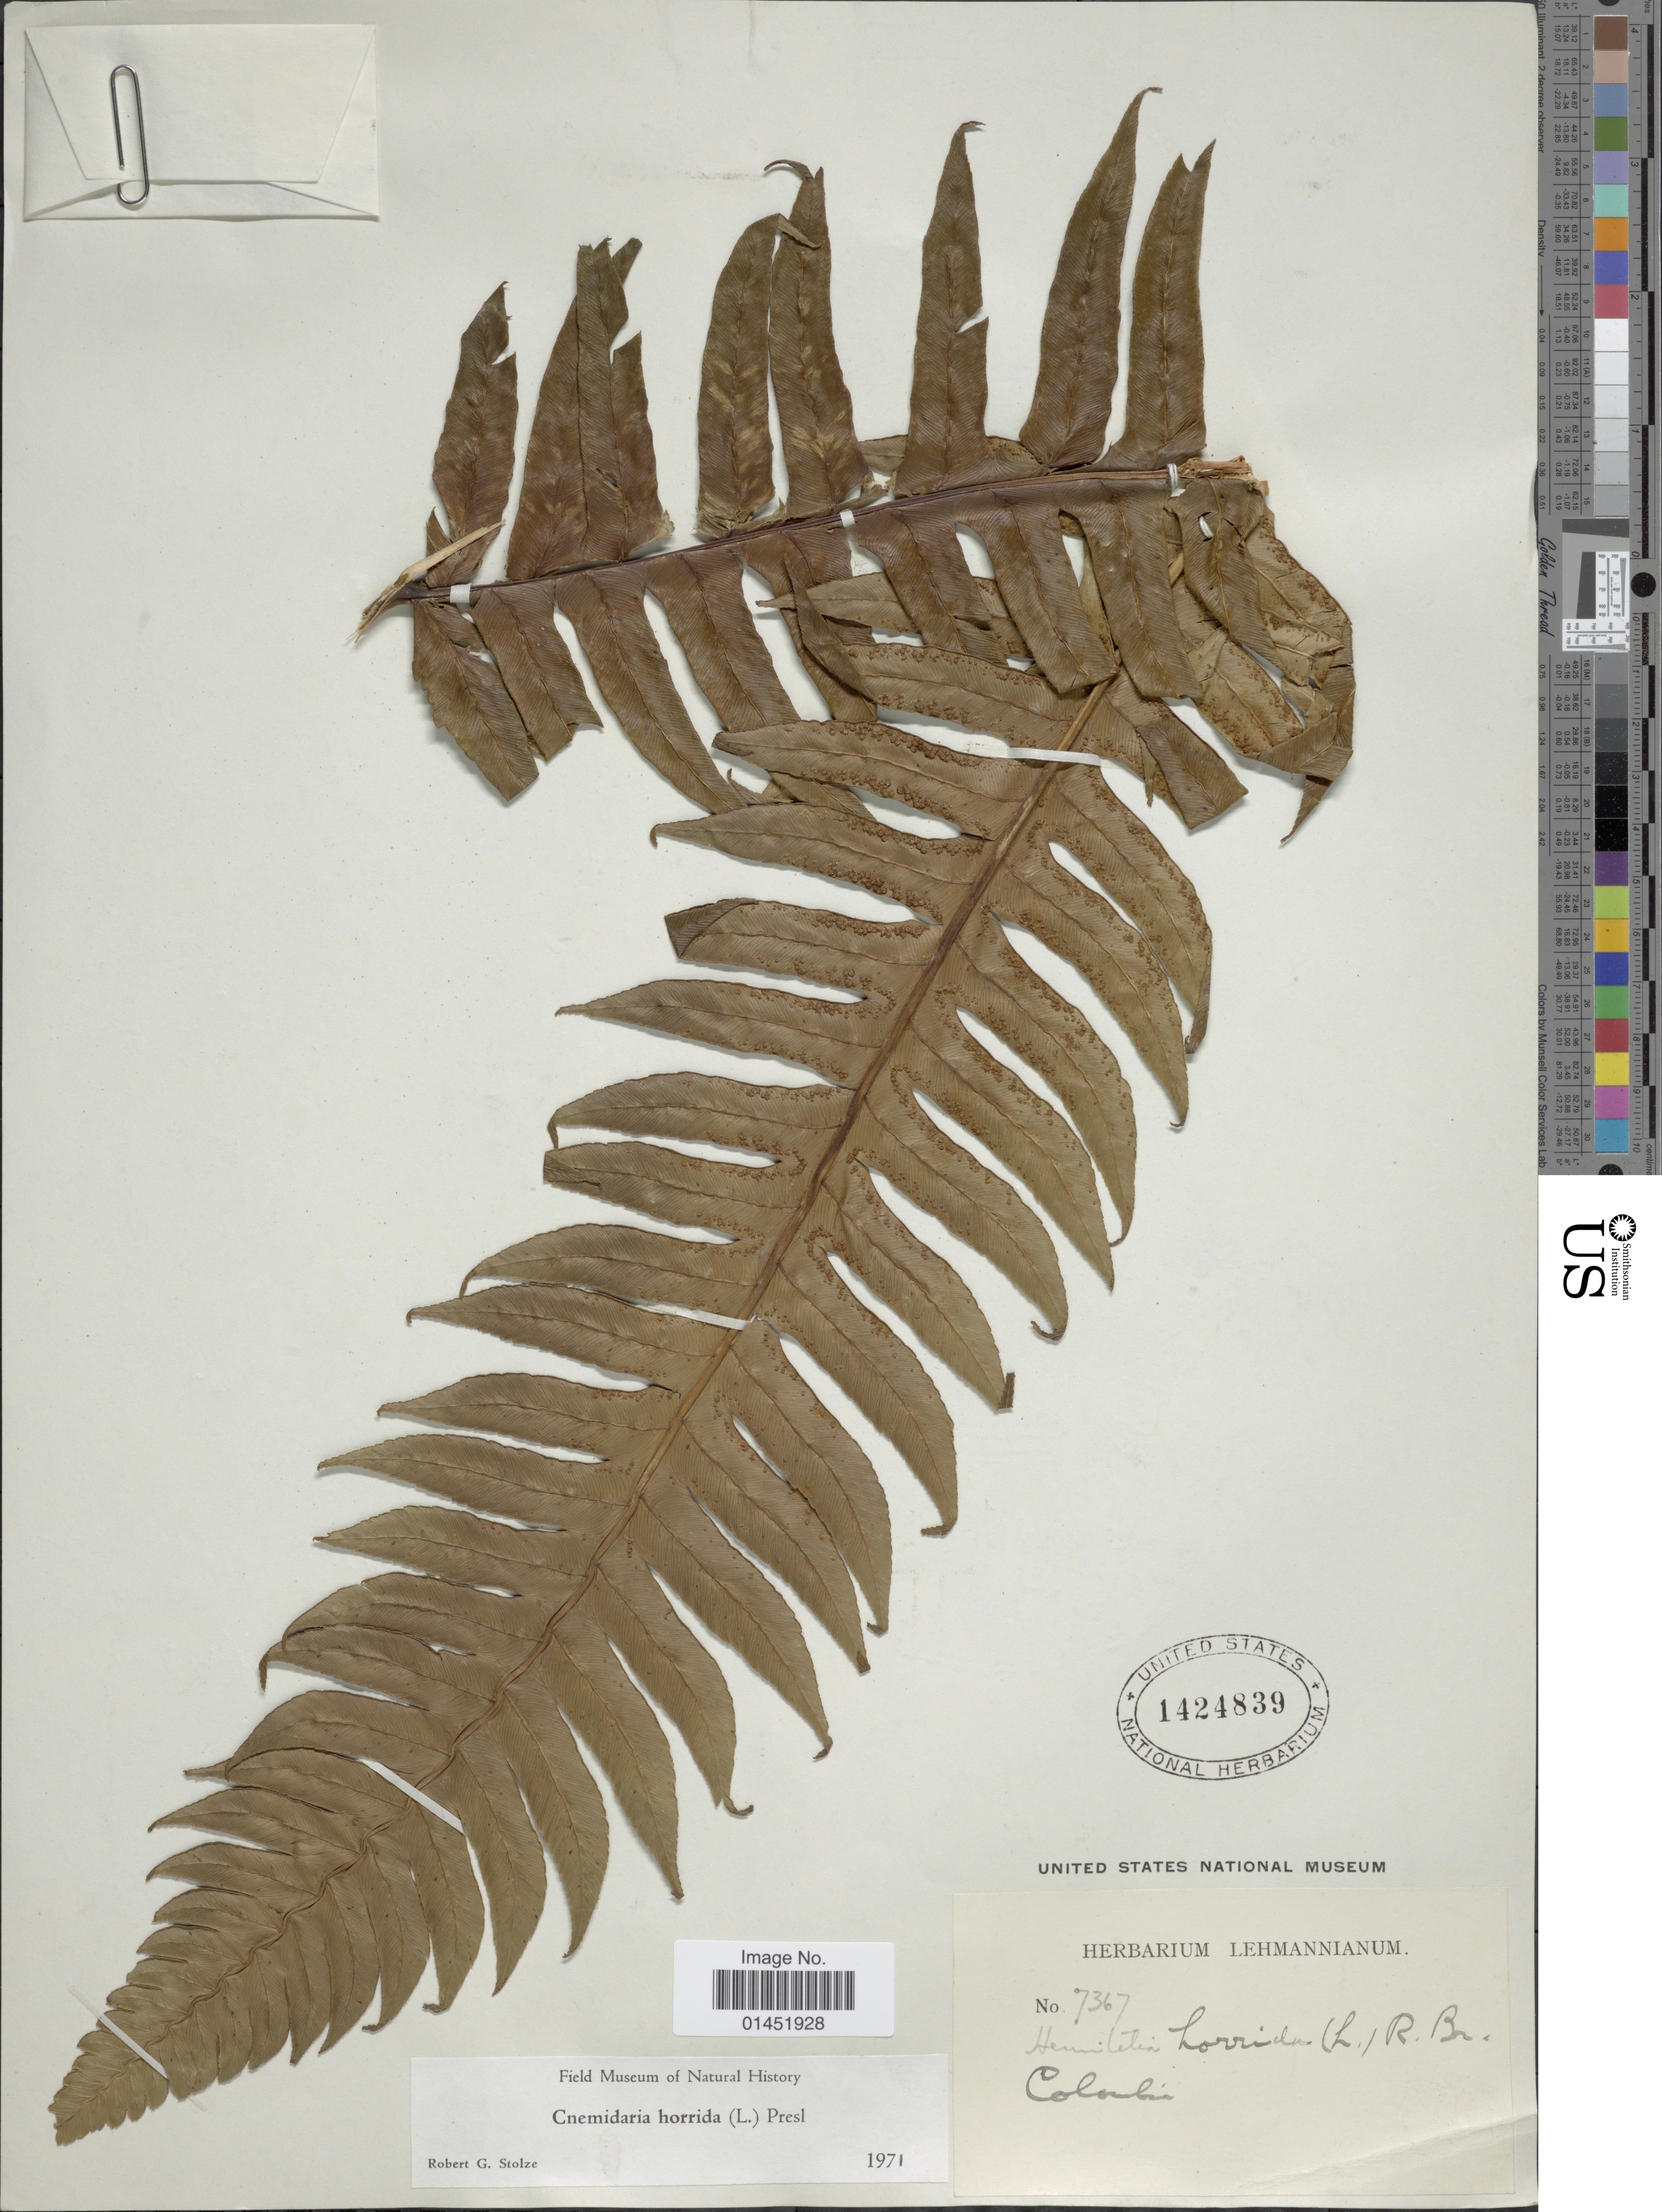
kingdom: Plantae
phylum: Tracheophyta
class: Polypodiopsida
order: Cyatheales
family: Cyatheaceae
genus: Cyathea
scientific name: Cyathea horrida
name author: (L.) Sm.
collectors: ex herb. Lehmannianum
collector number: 7367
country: Colombia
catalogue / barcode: US 1424839